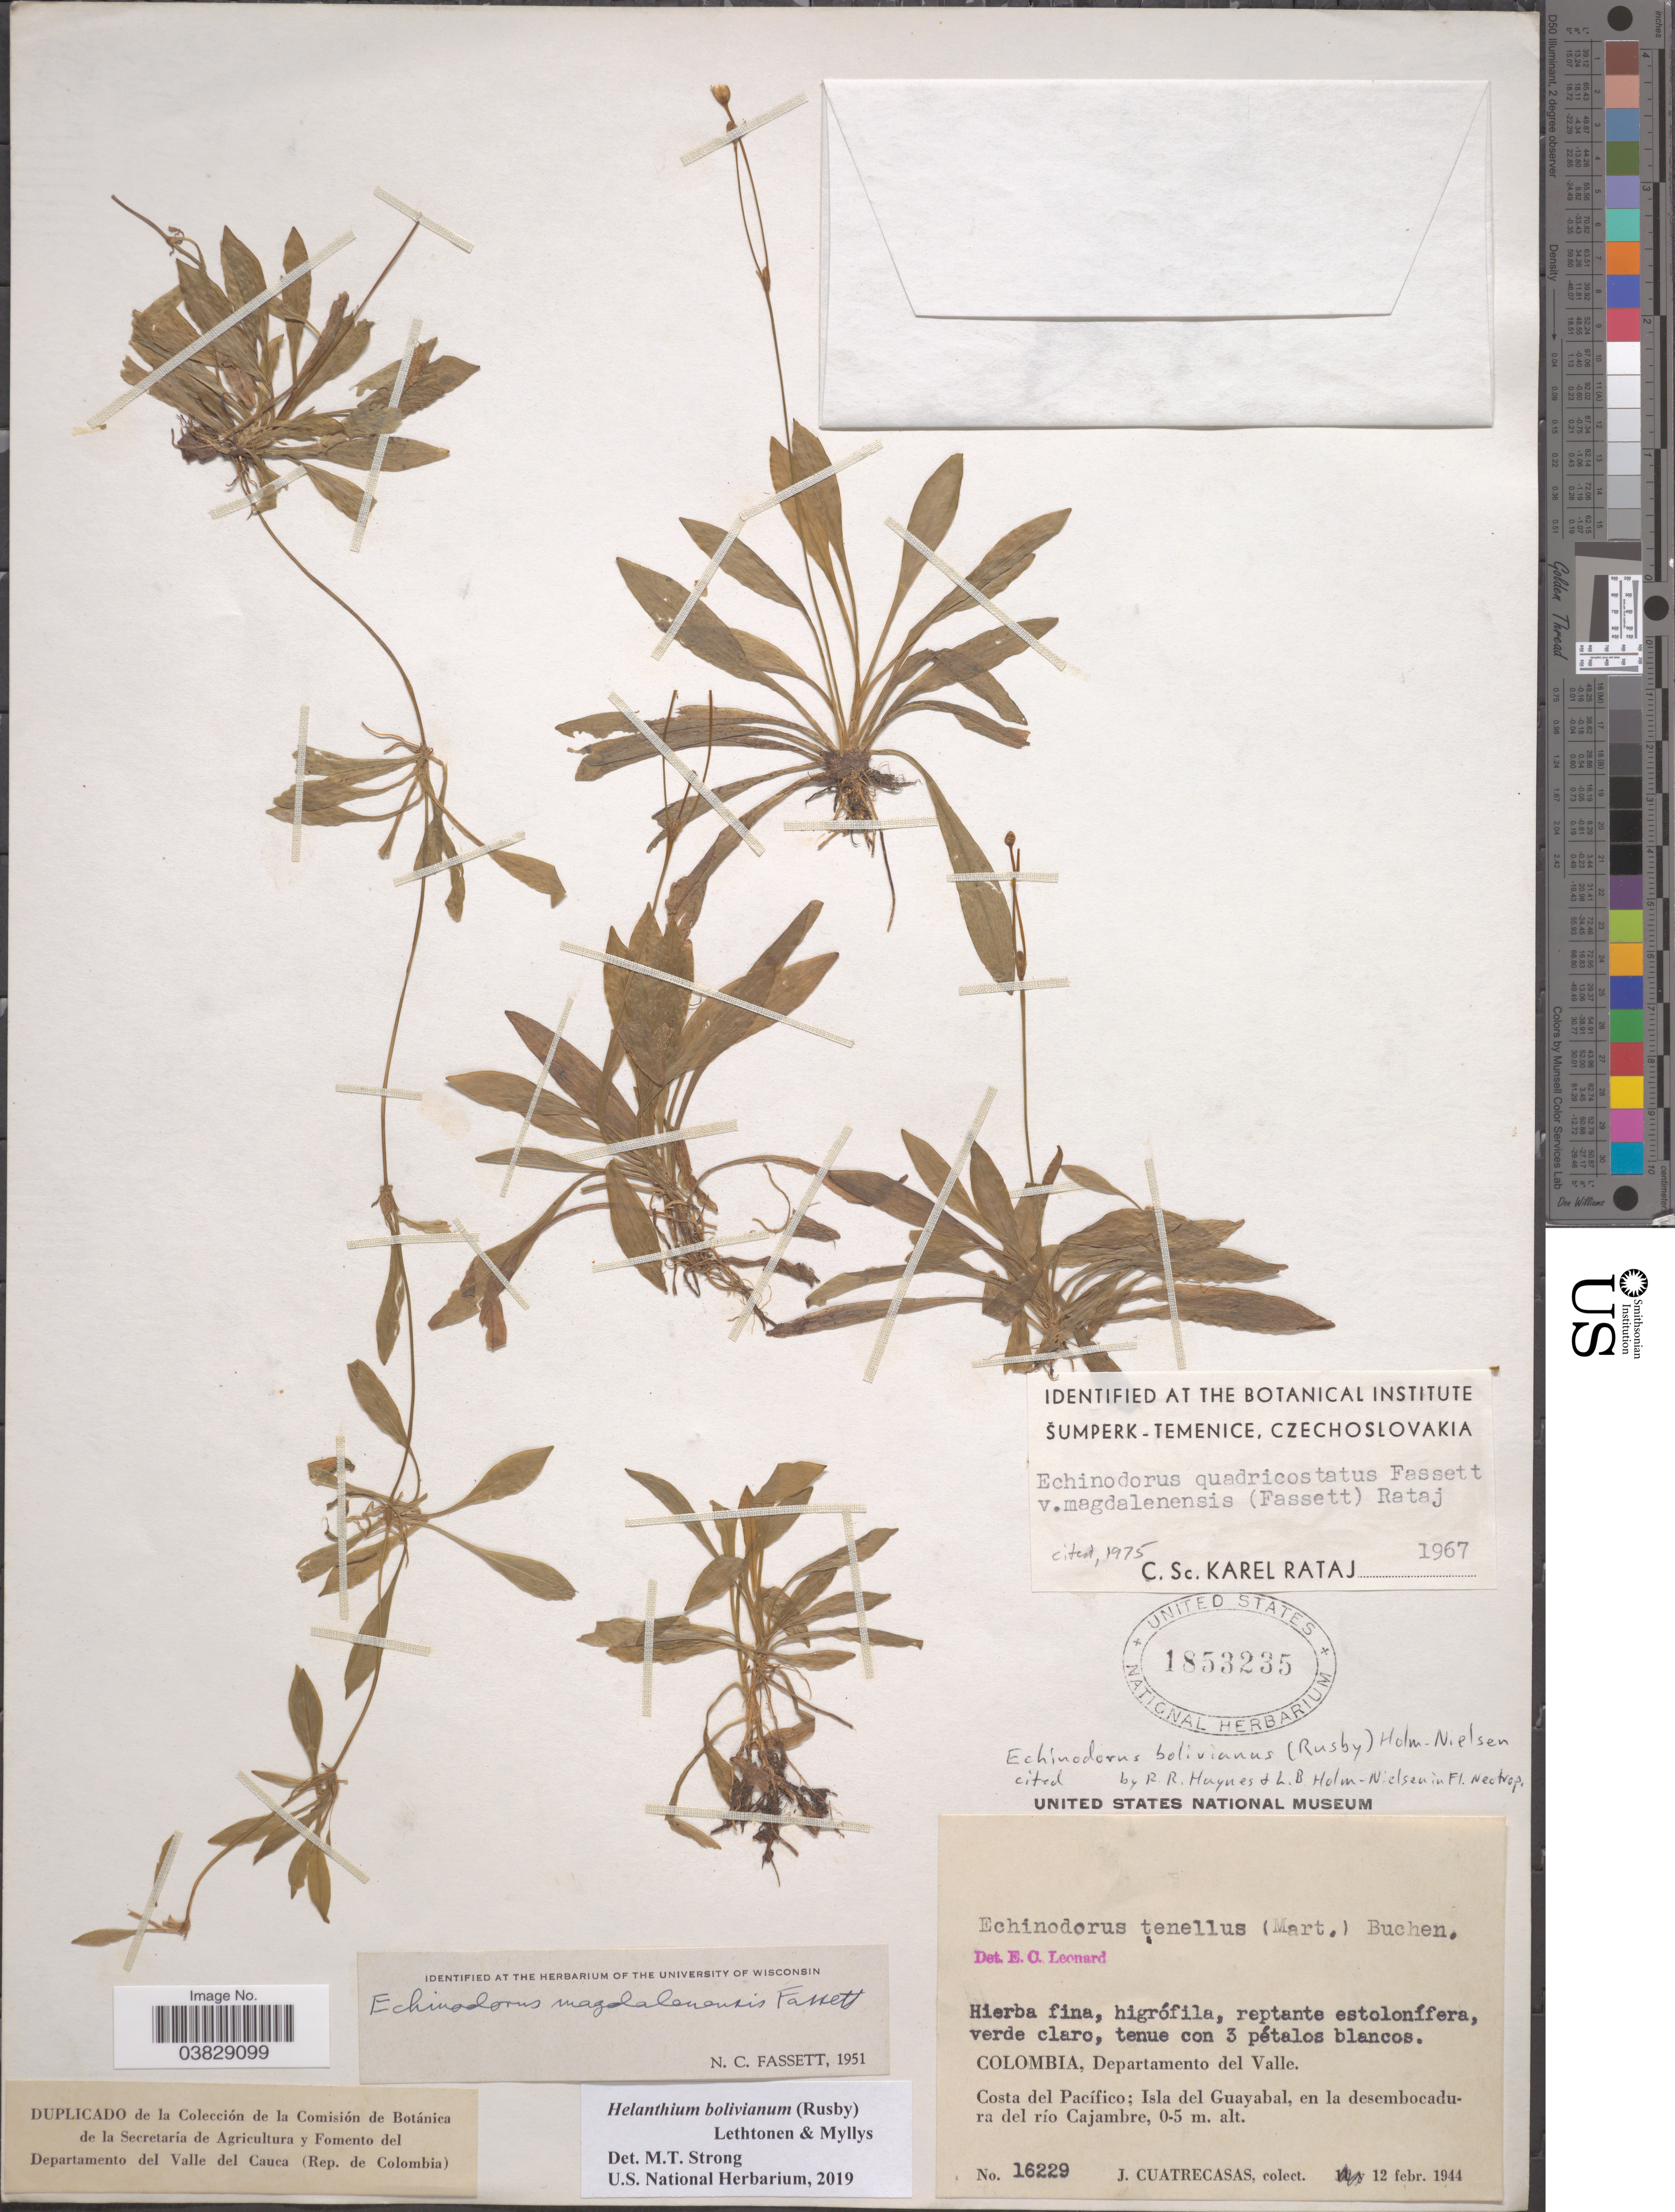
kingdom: Plantae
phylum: Tracheophyta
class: Liliopsida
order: Alismatales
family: Alismataceae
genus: Helanthium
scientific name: Helanthium bolivianum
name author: (Rusby) Lehtonen & Myllys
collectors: J. Cuatrecasas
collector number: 16229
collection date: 1944-02-12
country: Colombia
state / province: Valle del Cauca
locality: Departamento del Valle. Costa del Pacífico; Isla del Guayabal, en la desembocadura del río Cajambre.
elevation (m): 0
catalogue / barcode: US 1853235